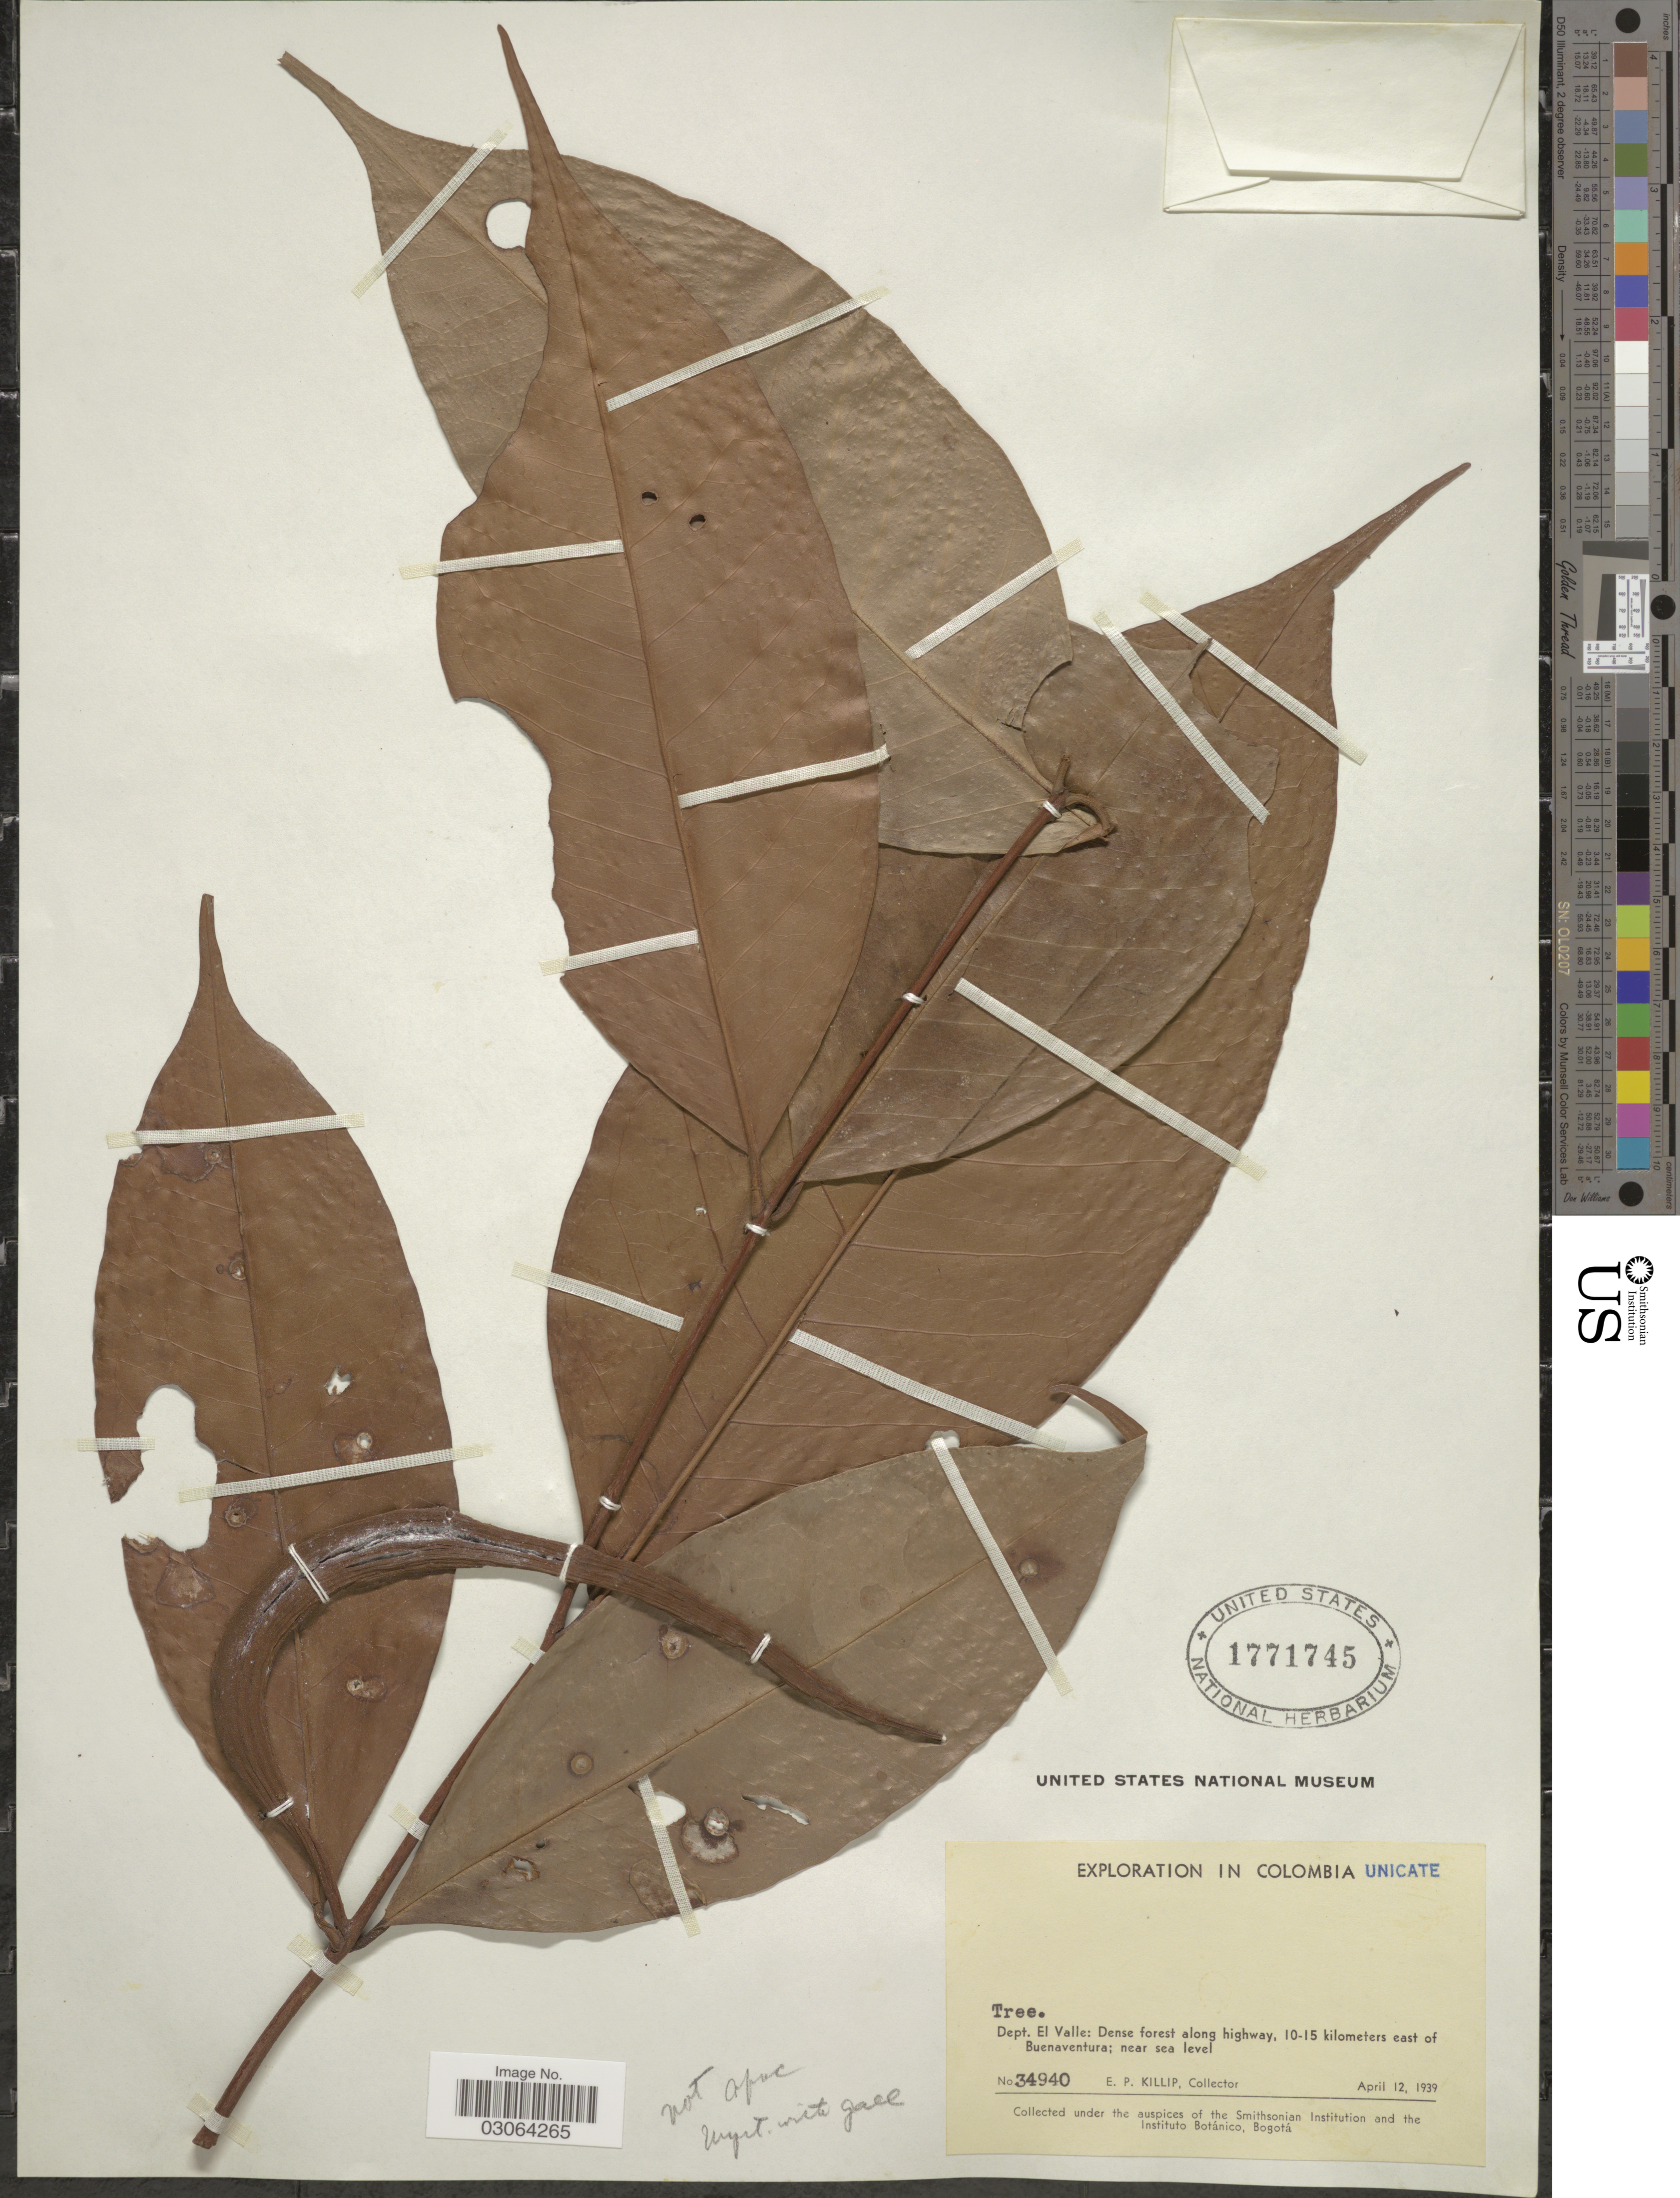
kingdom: Plantae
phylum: Tracheophyta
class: Magnoliopsida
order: Solanales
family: Solanaceae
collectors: E. P. Killip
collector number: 34940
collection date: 1939-04-12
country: Colombia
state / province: Valle del Cauca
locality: Dept. El Valle: Dense forest along highway, 10-15 kilometers east of Buenaventura.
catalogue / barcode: US 1771745